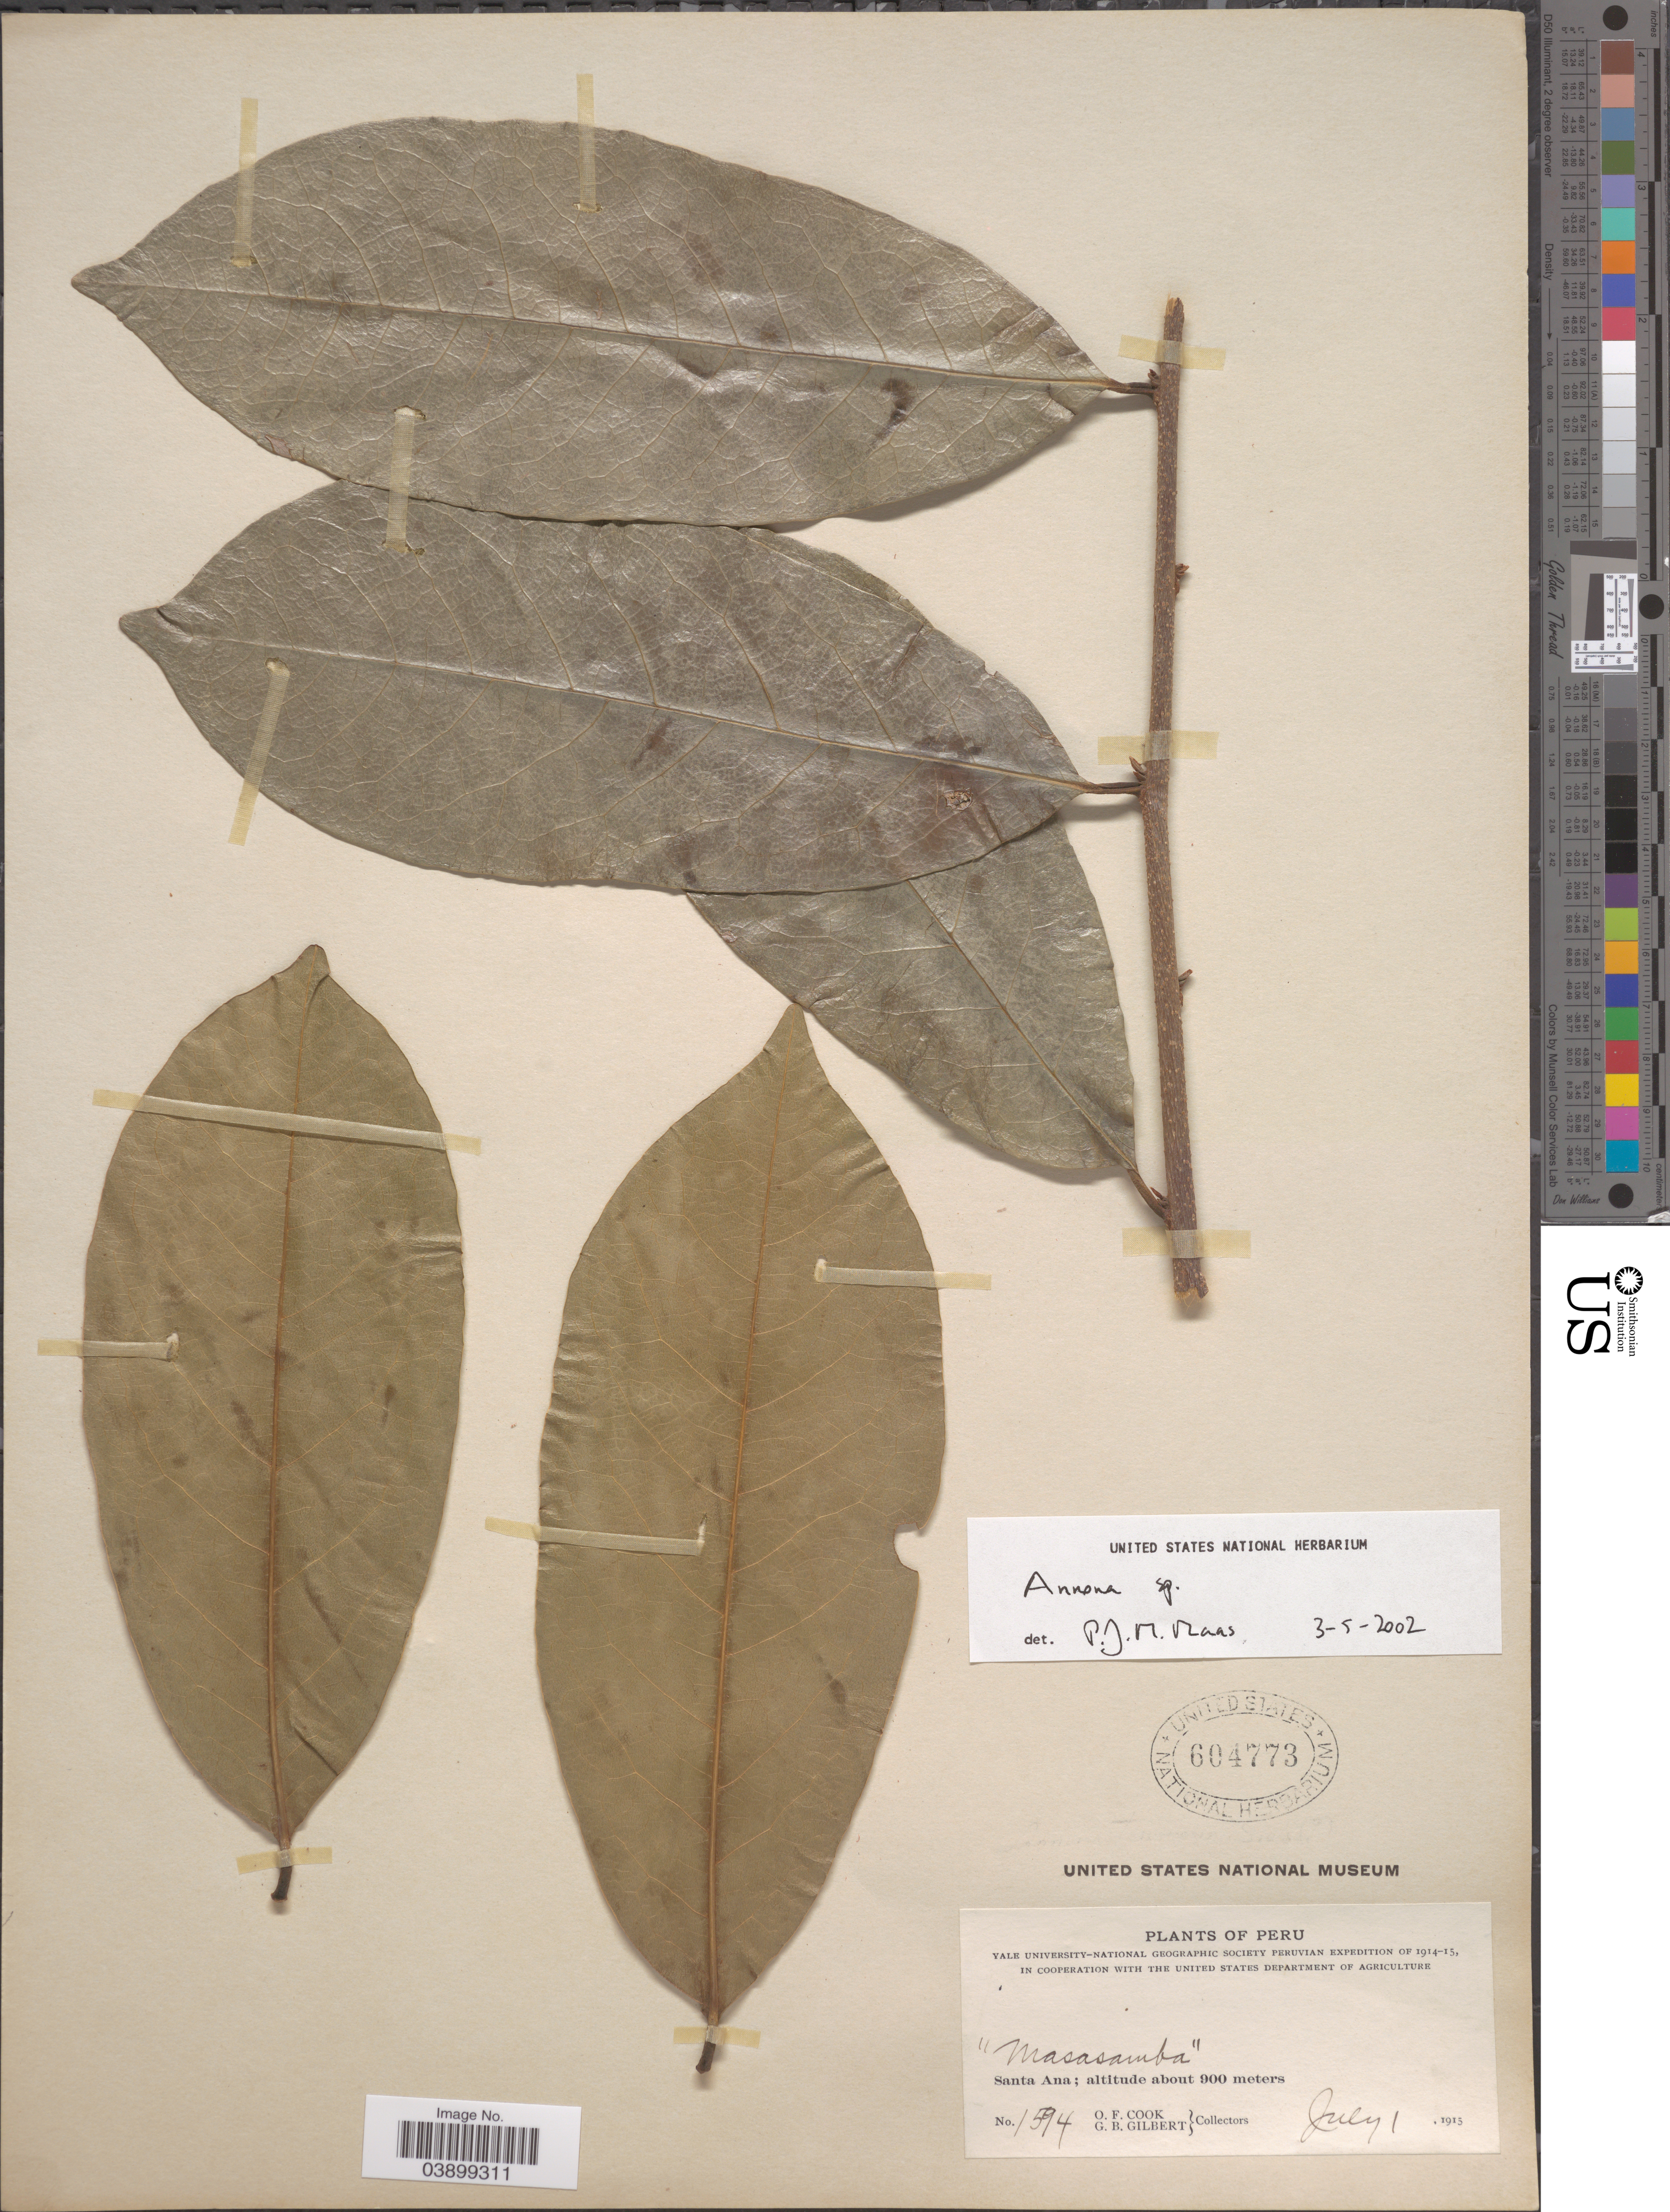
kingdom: Plantae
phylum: Tracheophyta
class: Magnoliopsida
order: Magnoliales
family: Annonaceae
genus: Annona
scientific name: Annona sp.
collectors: O. F. Cook & G. B. Gilbert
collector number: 1594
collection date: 1915-07-01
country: Peru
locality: Santa Ana.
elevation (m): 900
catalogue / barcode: US 604773